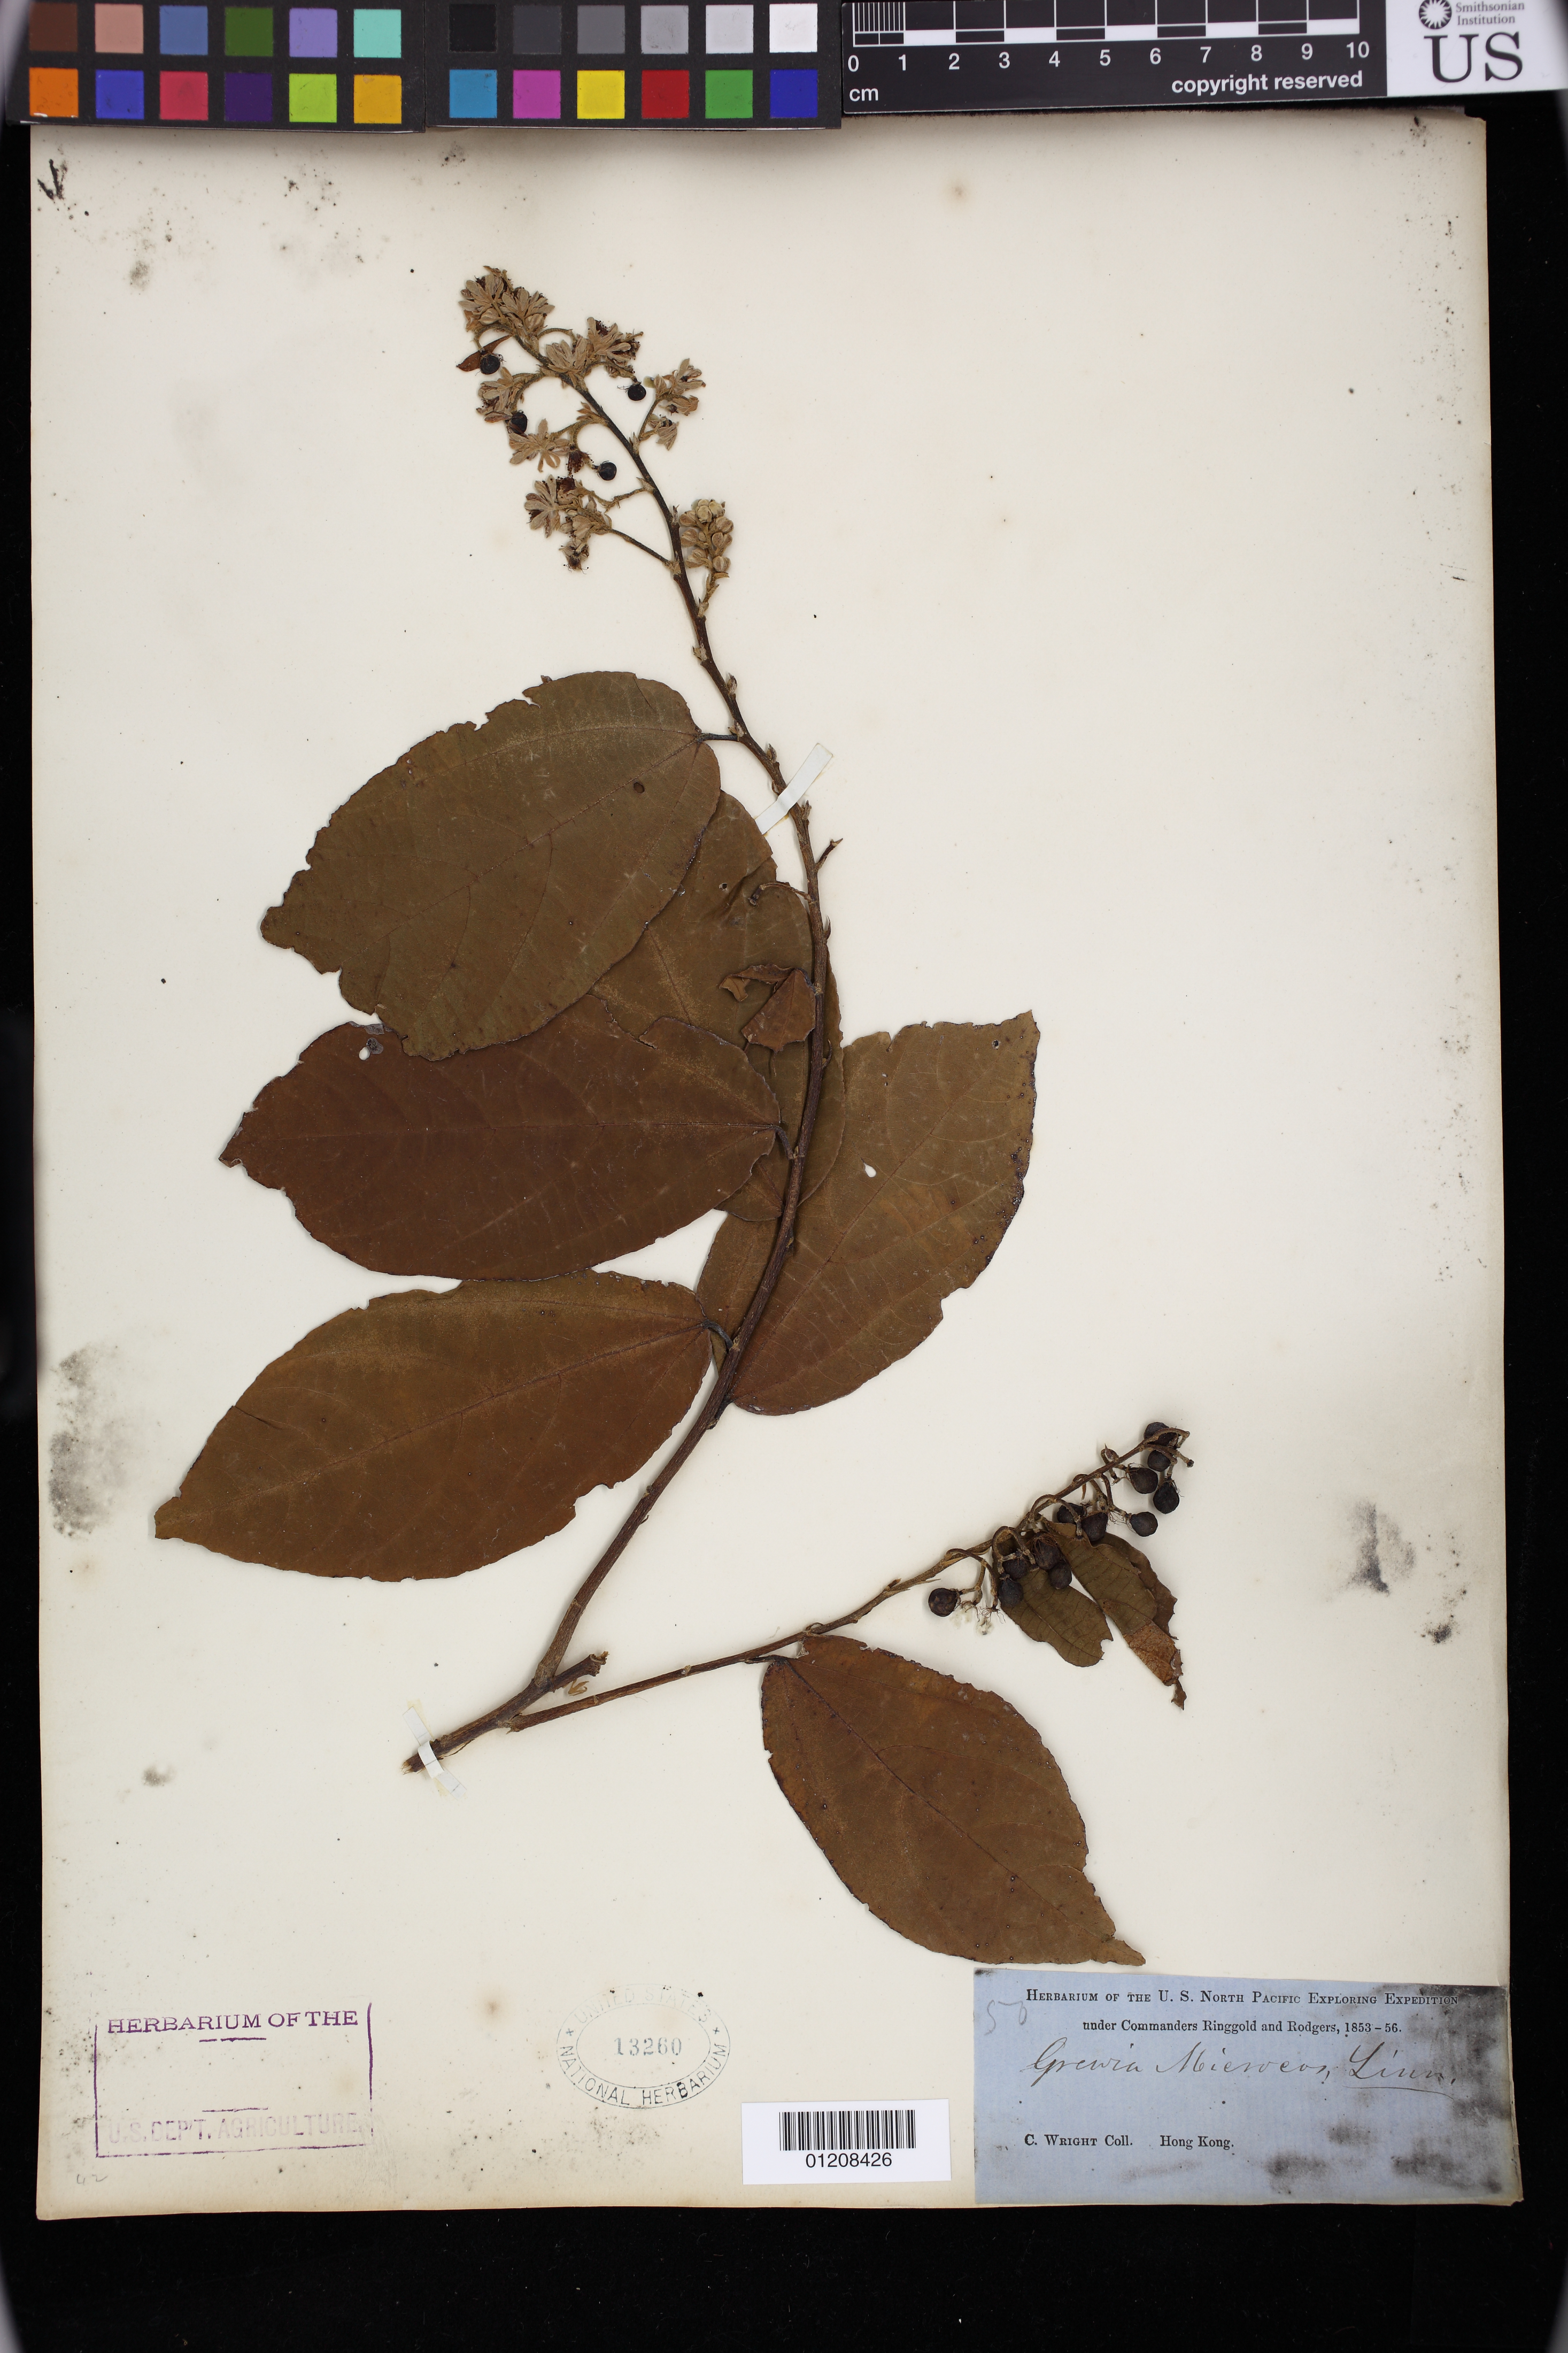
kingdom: Plantae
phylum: Tracheophyta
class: Magnoliopsida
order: Malvales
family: Malvaceae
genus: Microcos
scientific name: Microcos paniculata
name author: L.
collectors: C. Wright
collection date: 1853/1856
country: China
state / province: Hong Kong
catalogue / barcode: US 13260